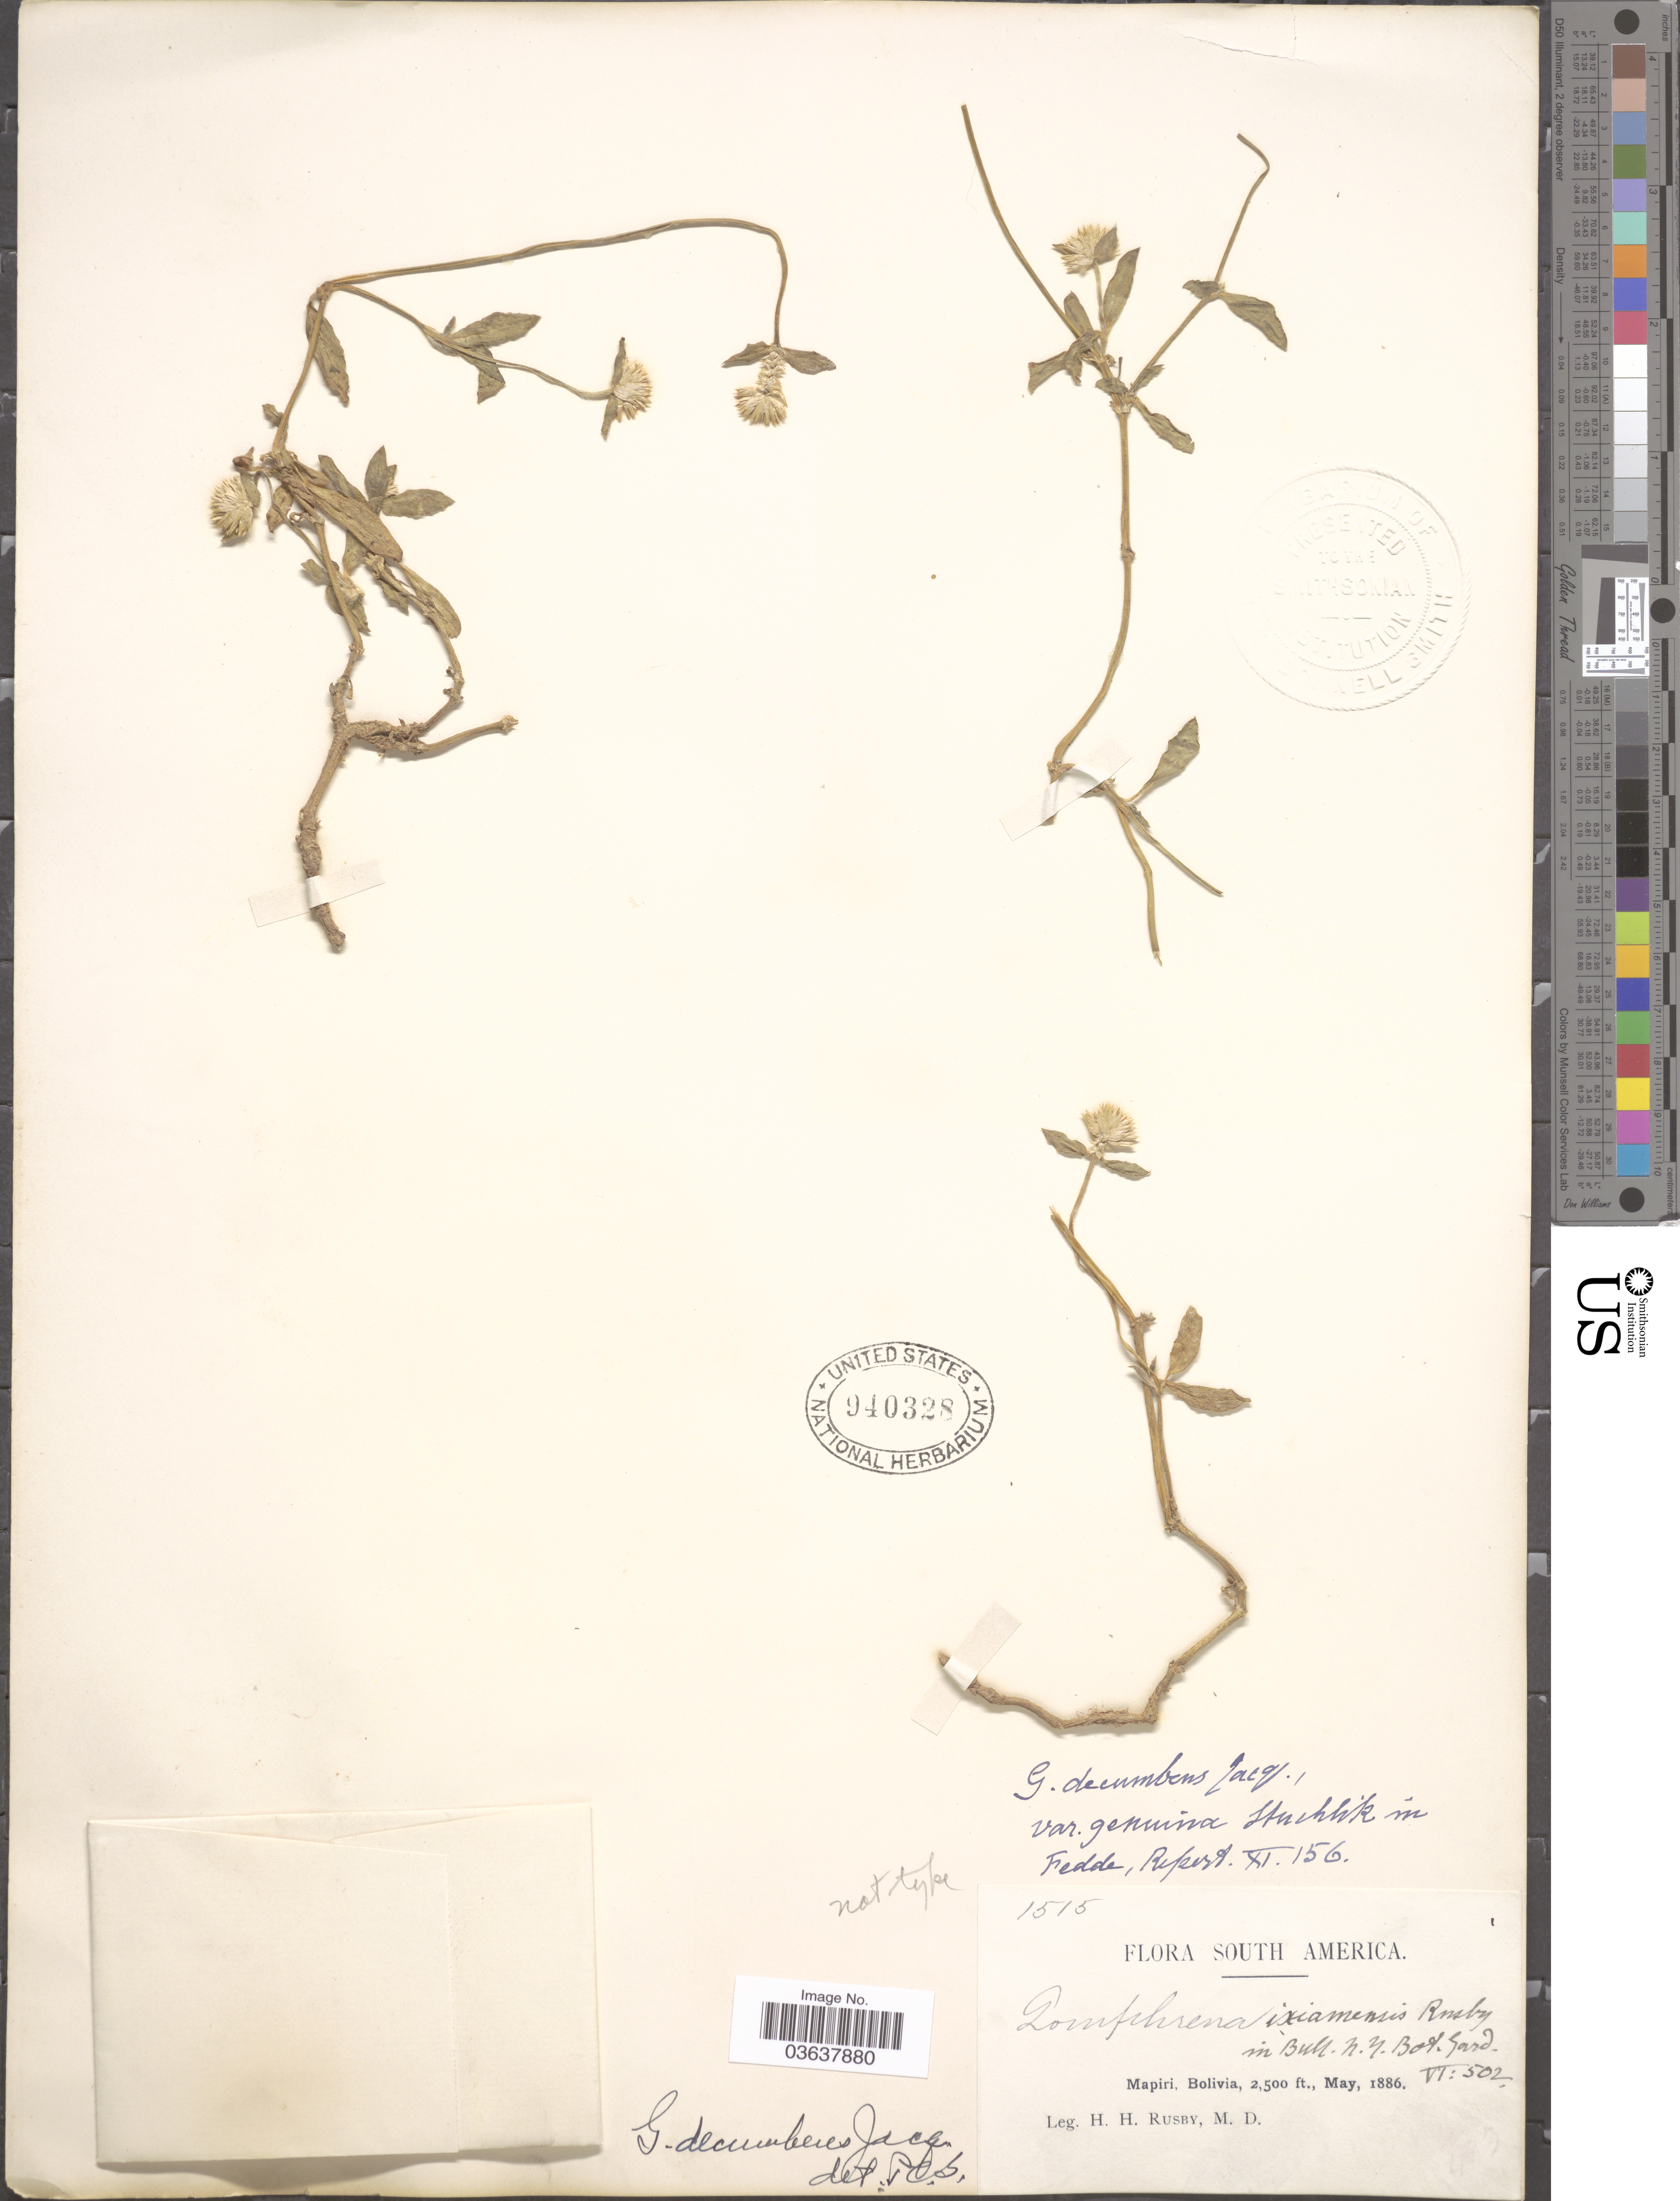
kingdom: Plantae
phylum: Tracheophyta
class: Magnoliopsida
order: Caryophyllales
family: Amaranthaceae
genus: Gomphrena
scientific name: Gomphrena decumbens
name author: Jacq.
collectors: H. H. Rusby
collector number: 1515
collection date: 1886-05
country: Bolivia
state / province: La Páz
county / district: Larecaja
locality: Mapiri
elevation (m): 762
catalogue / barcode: US 940328